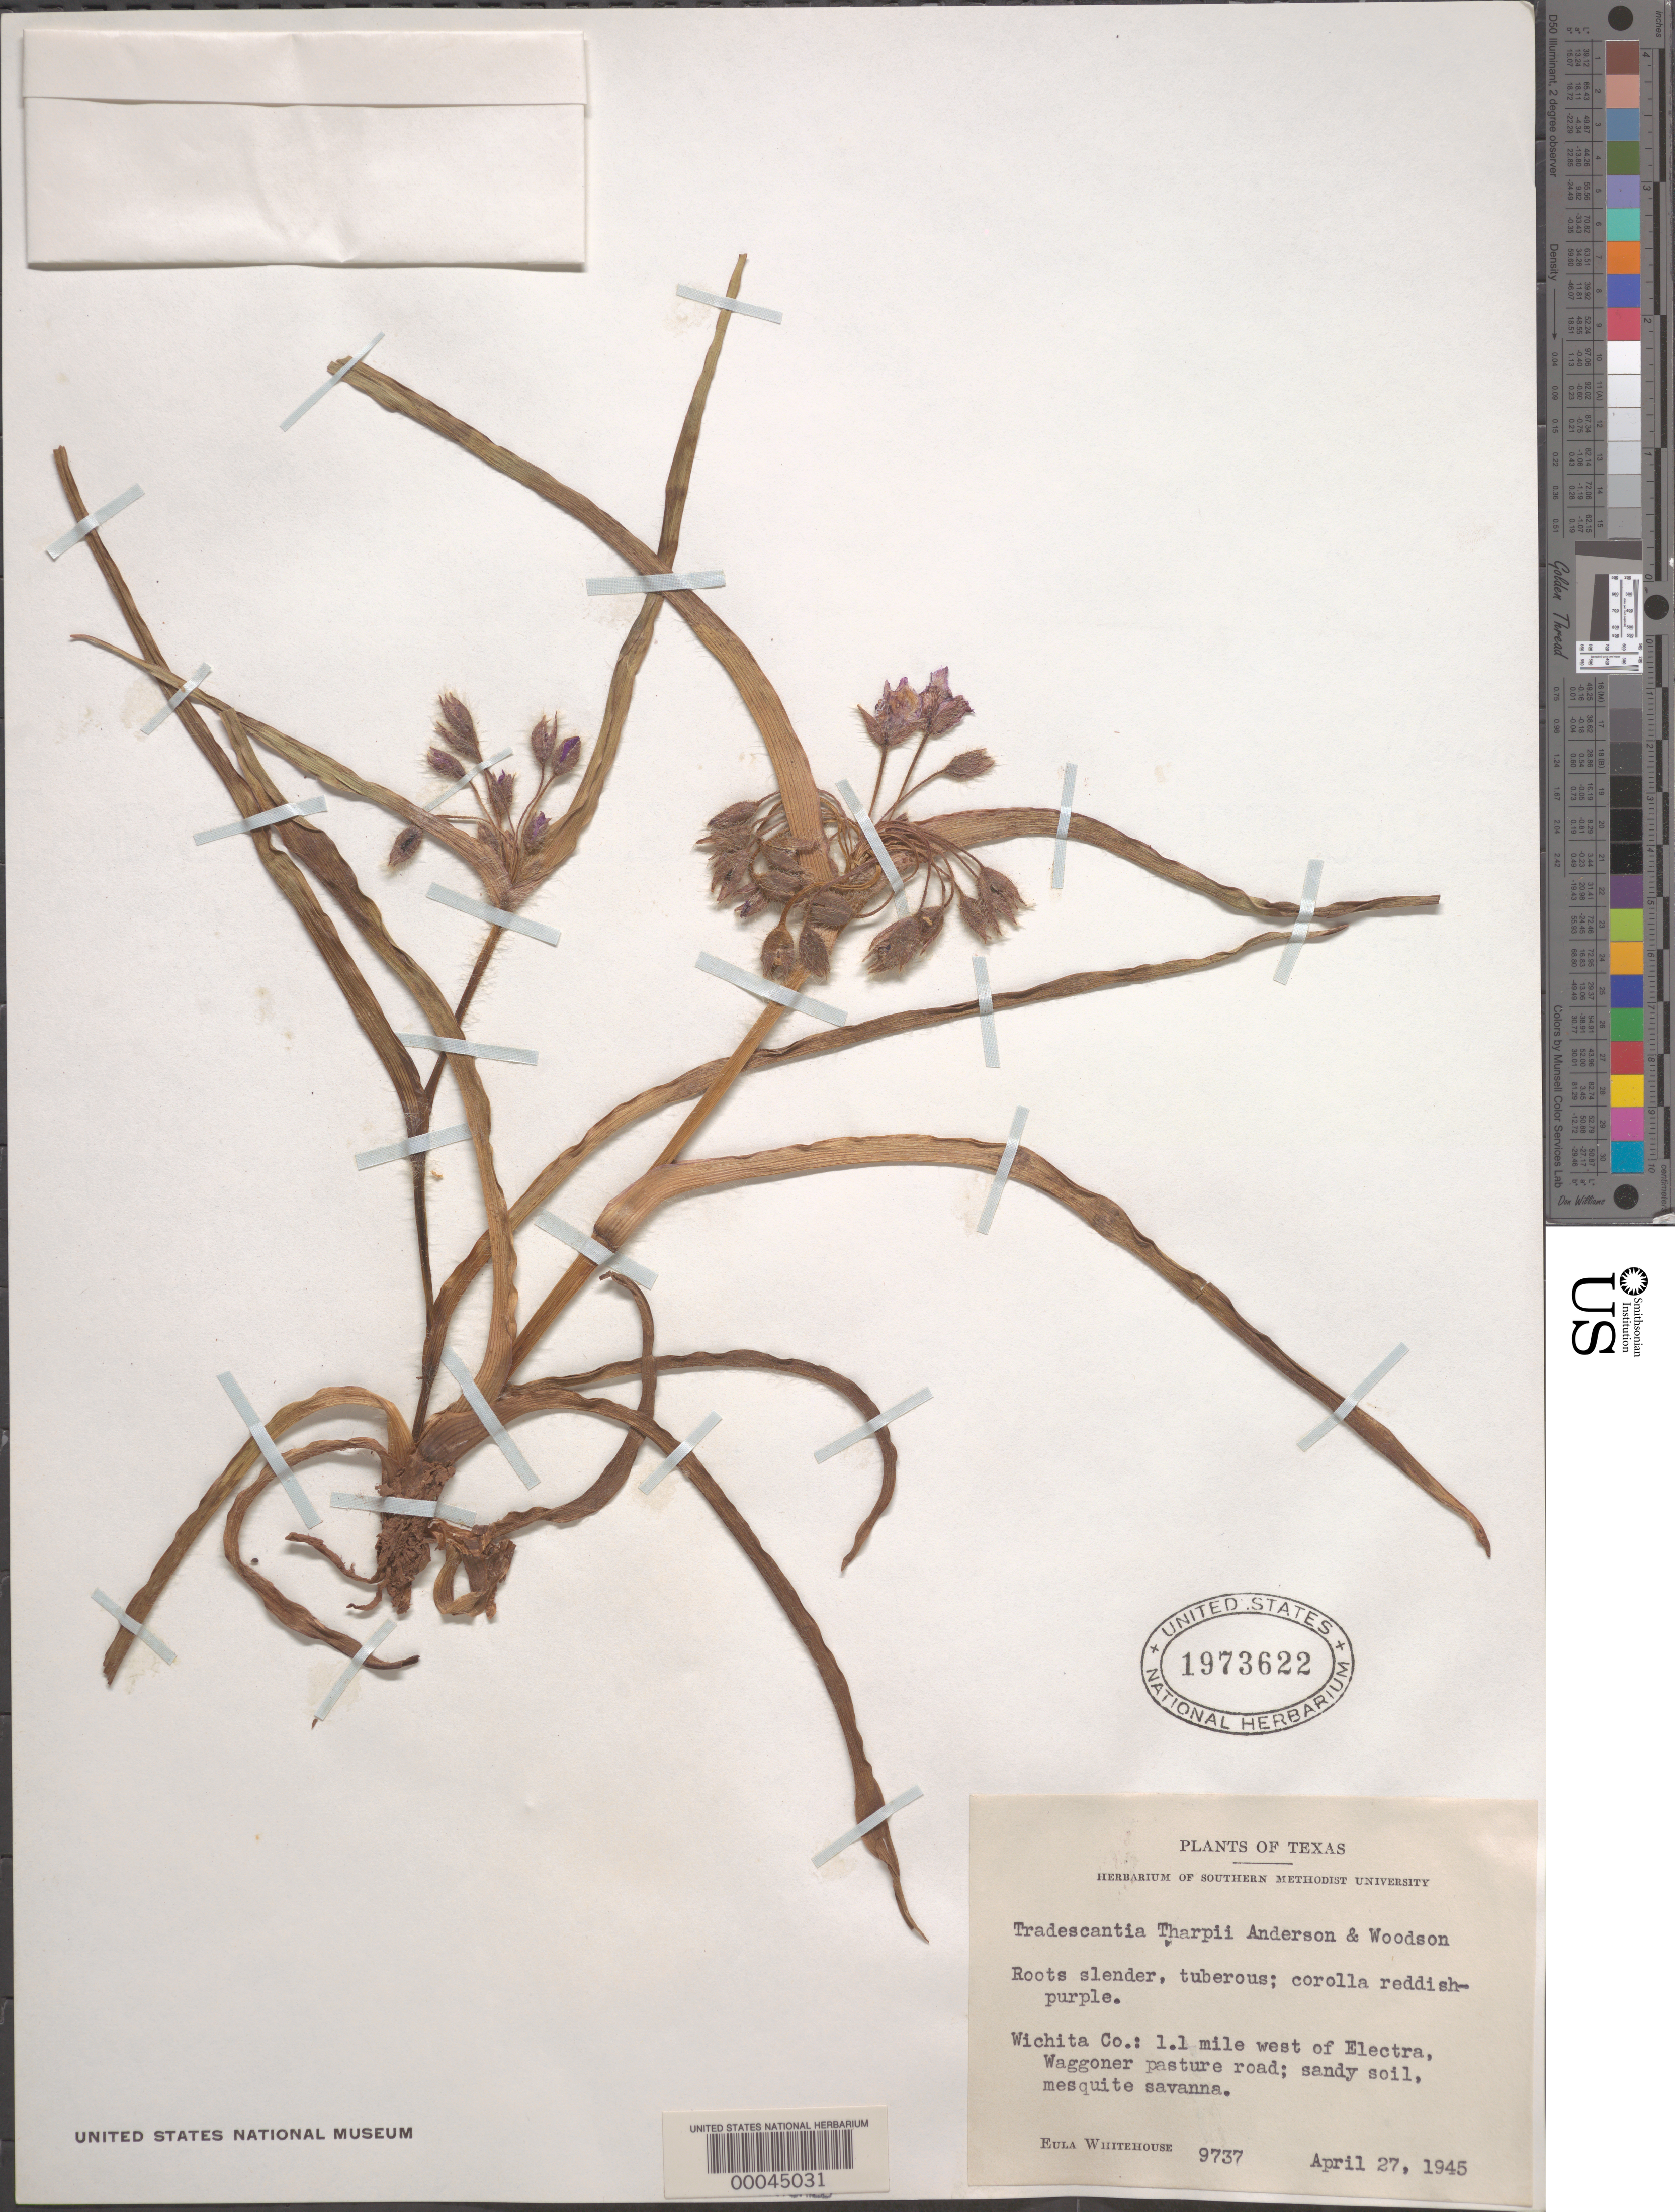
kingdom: Plantae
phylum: Tracheophyta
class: Liliopsida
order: Commelinales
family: Commelinaceae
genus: Tradescantia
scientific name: Tradescantia tharpii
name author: E.S. Anderson & Woodson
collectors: E. Whitehouse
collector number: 9737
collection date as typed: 27 Apr 1945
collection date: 1945-04-27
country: United States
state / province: Texas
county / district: Wichita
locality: W of electra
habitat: Sandy soil, mesquite savanna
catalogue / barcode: US 1973622